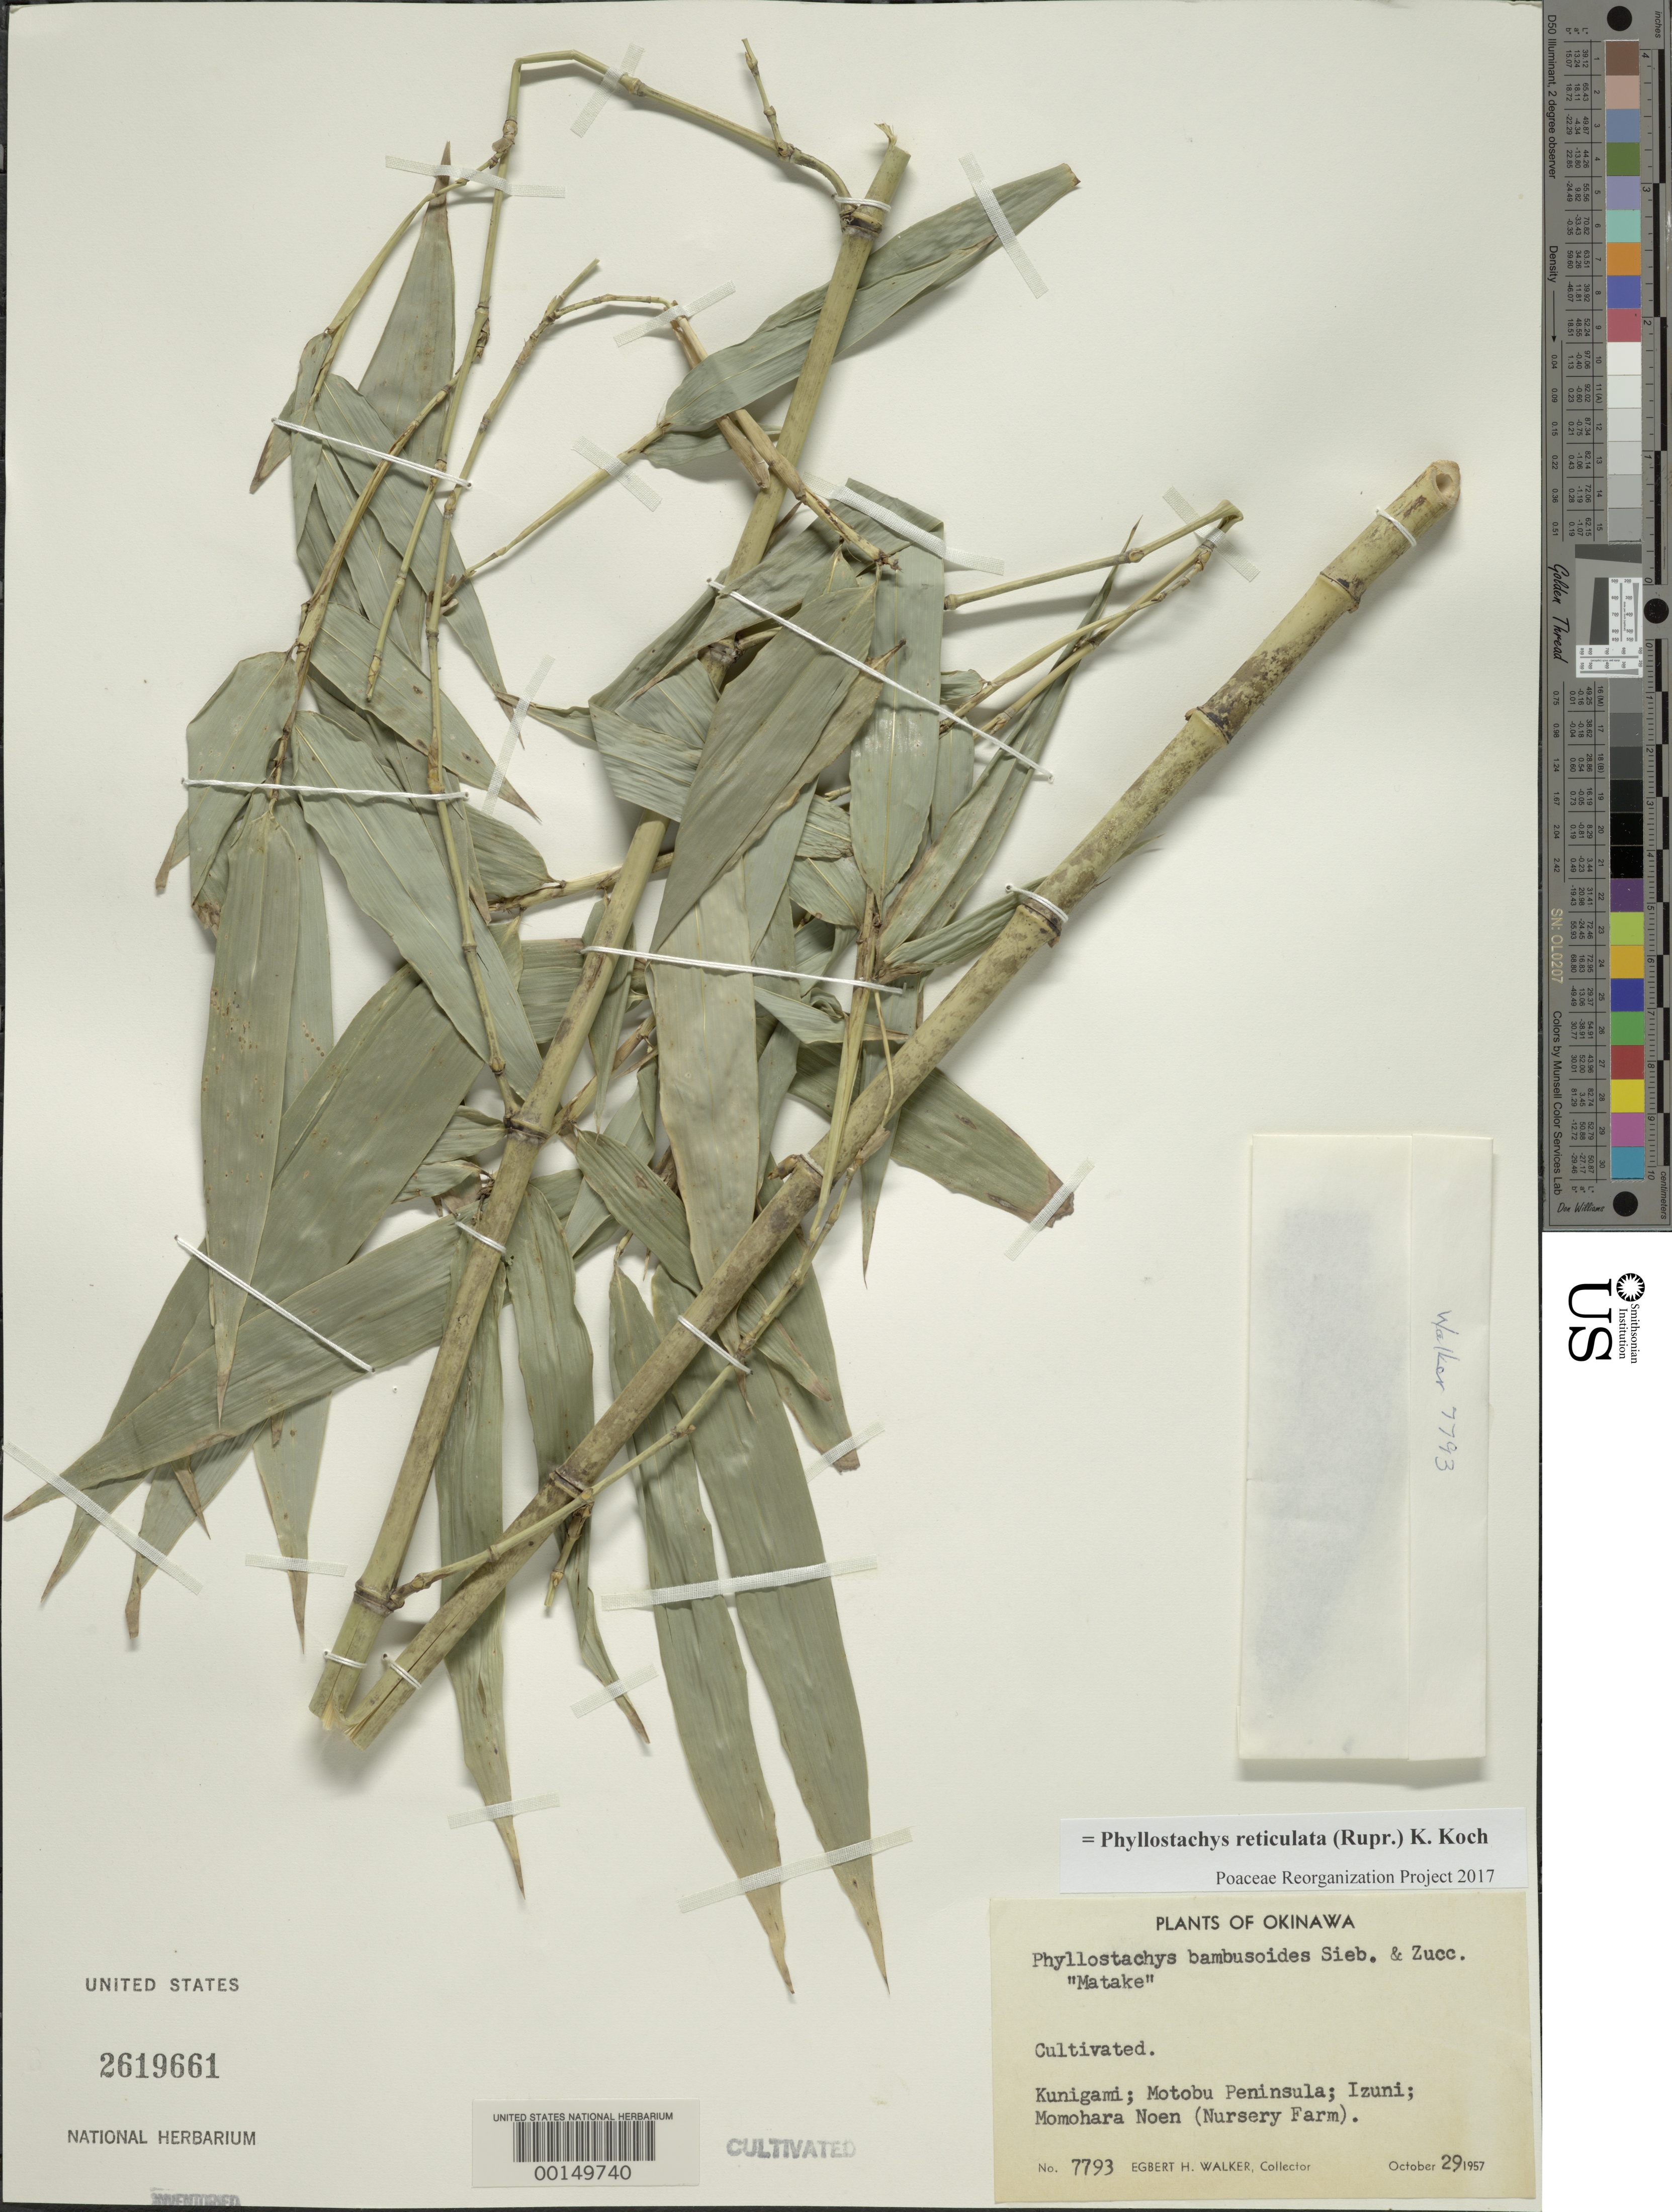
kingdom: Plantae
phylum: Tracheophyta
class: Liliopsida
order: Poales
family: Poaceae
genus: Phyllostachys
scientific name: Phyllostachys reticulata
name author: (Rupr.) K. Koch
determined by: Poaceae Reorganization Project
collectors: E. H. Walker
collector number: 7793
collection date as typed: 29 Oct 1957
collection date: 1957-10-29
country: Japan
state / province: Okinawa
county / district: Okinawa Prefecture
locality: Kunigami, motobu peninsula, izuni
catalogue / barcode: US 2619661